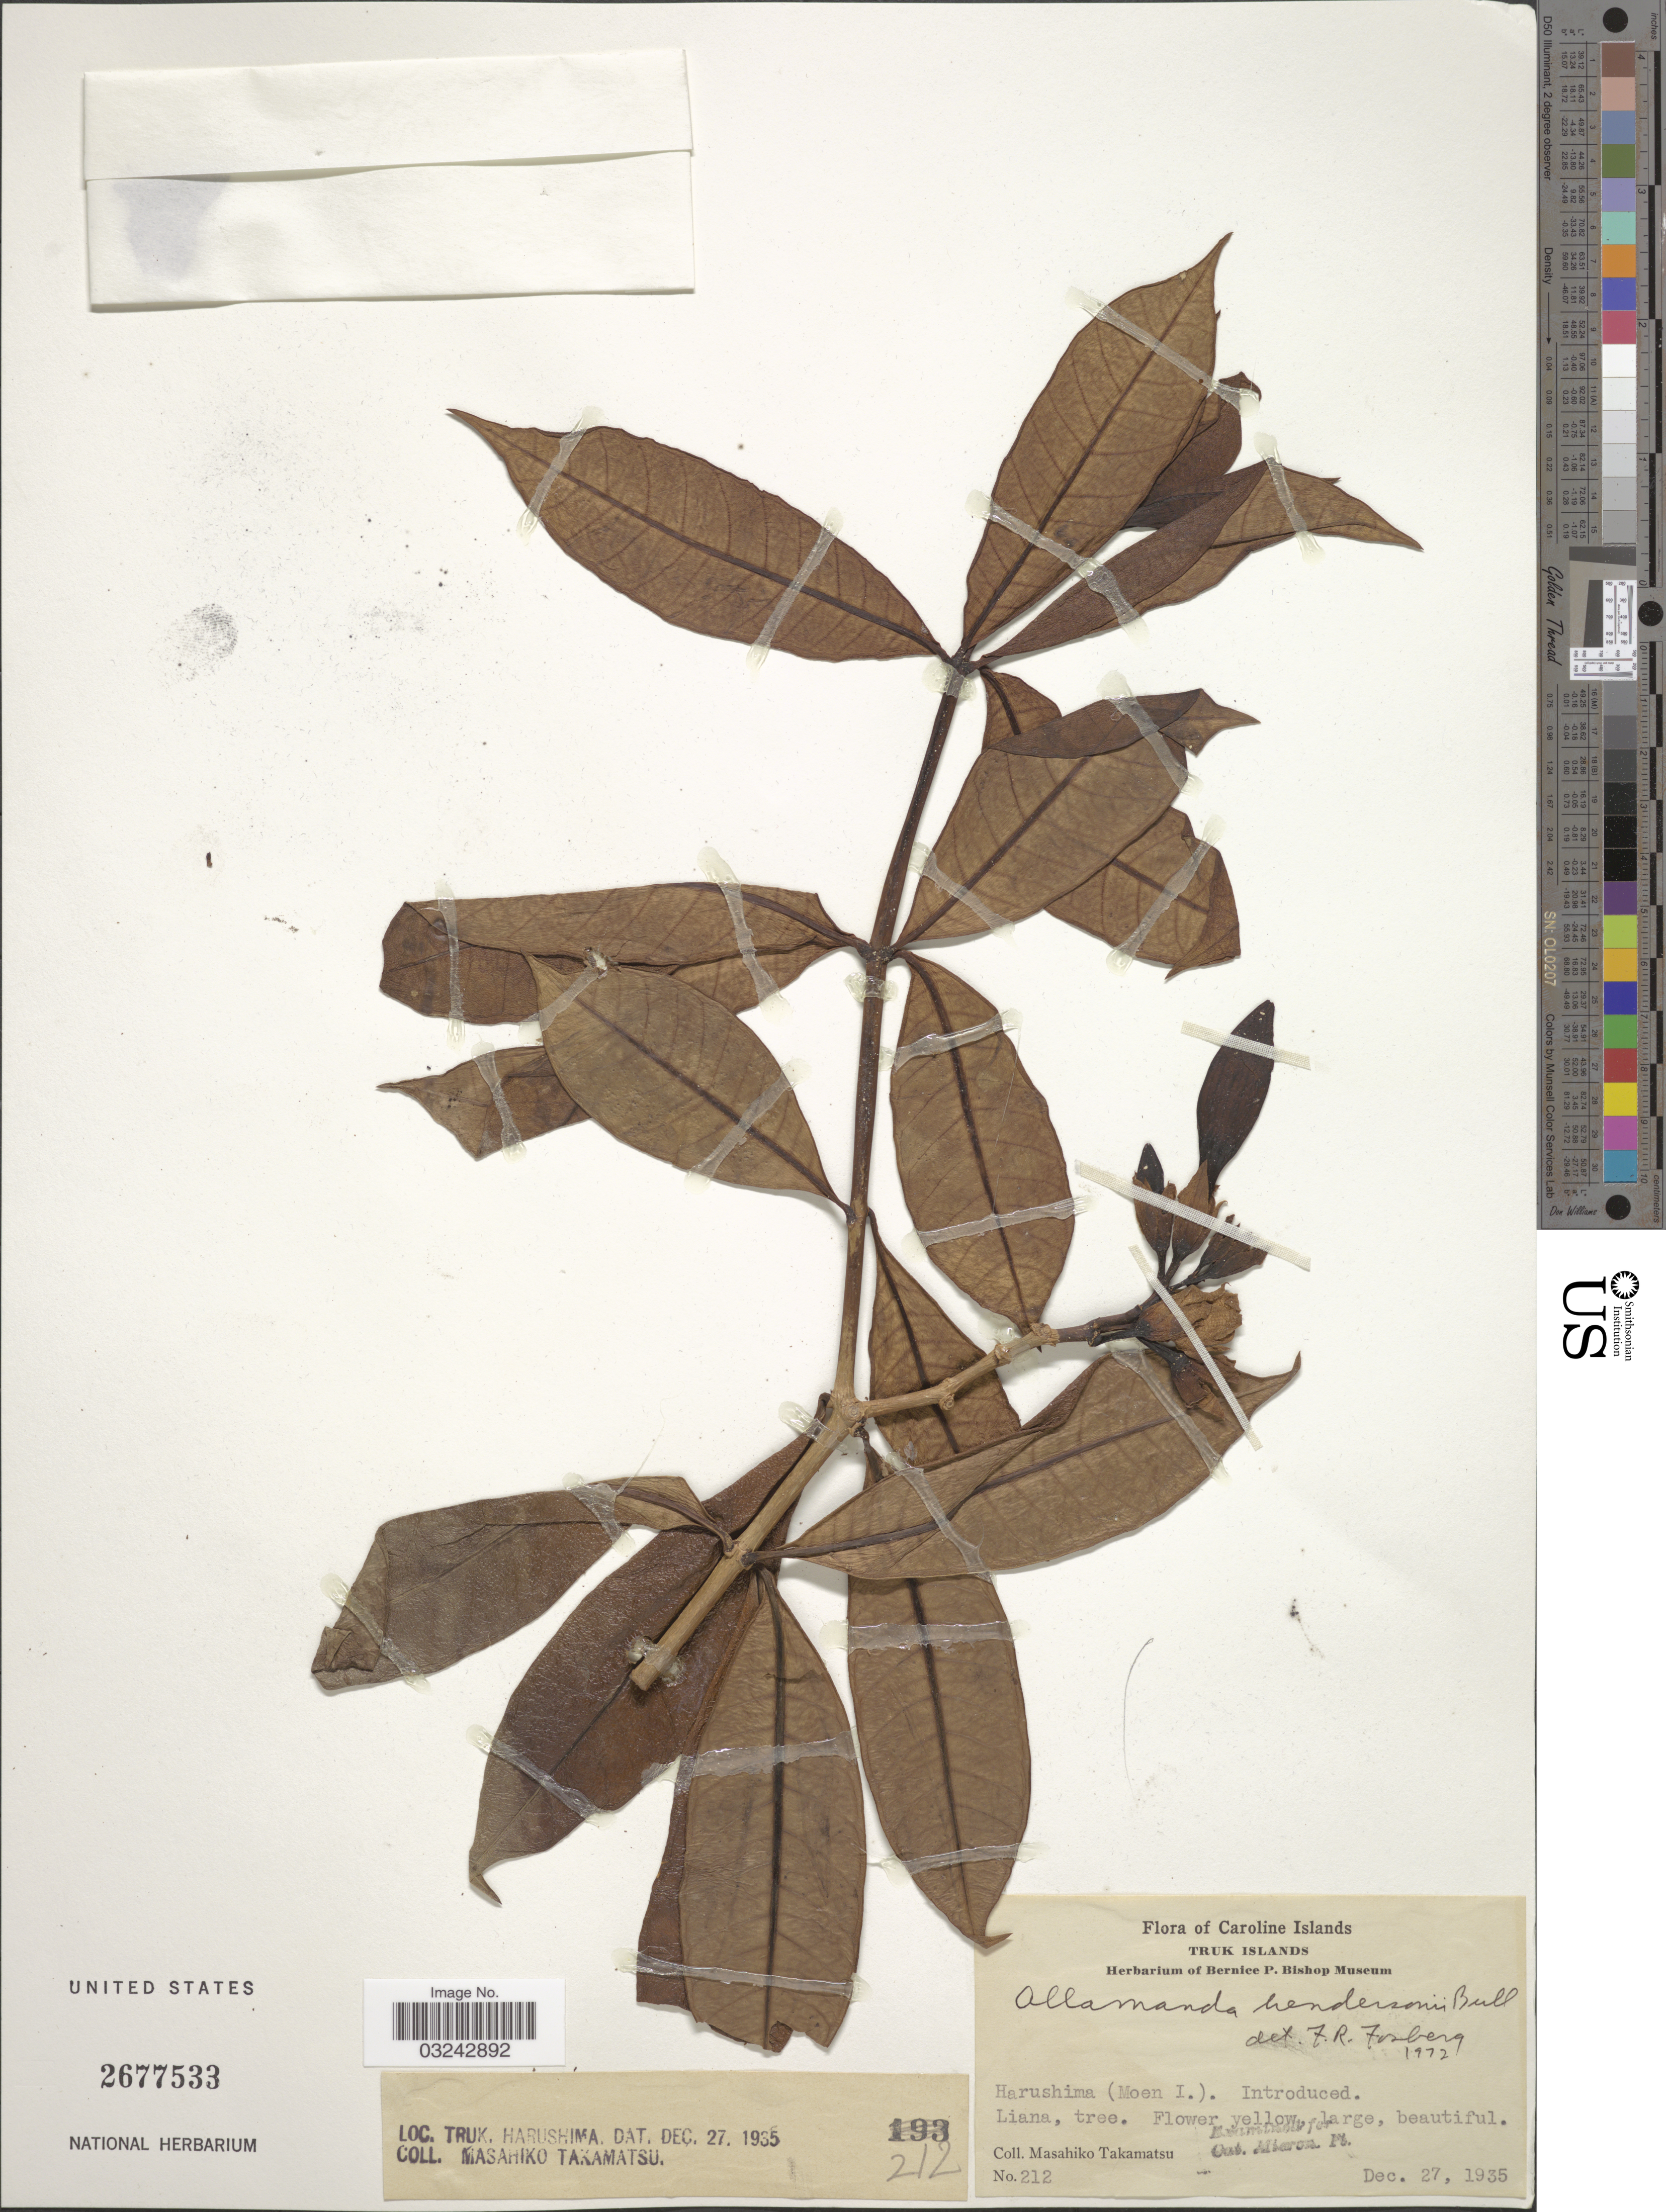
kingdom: Plantae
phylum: Tracheophyta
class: Magnoliopsida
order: Gentianales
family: Apocynaceae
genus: Allamanda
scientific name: Allamanda hendersonii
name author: W. Bull ex Dombrain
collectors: M. Takamatsu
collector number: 212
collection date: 1935-12-27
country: Micronesia, Federated States of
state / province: Truk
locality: Caroline Islands, Truk Islands. Harushima.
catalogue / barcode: US 2677533